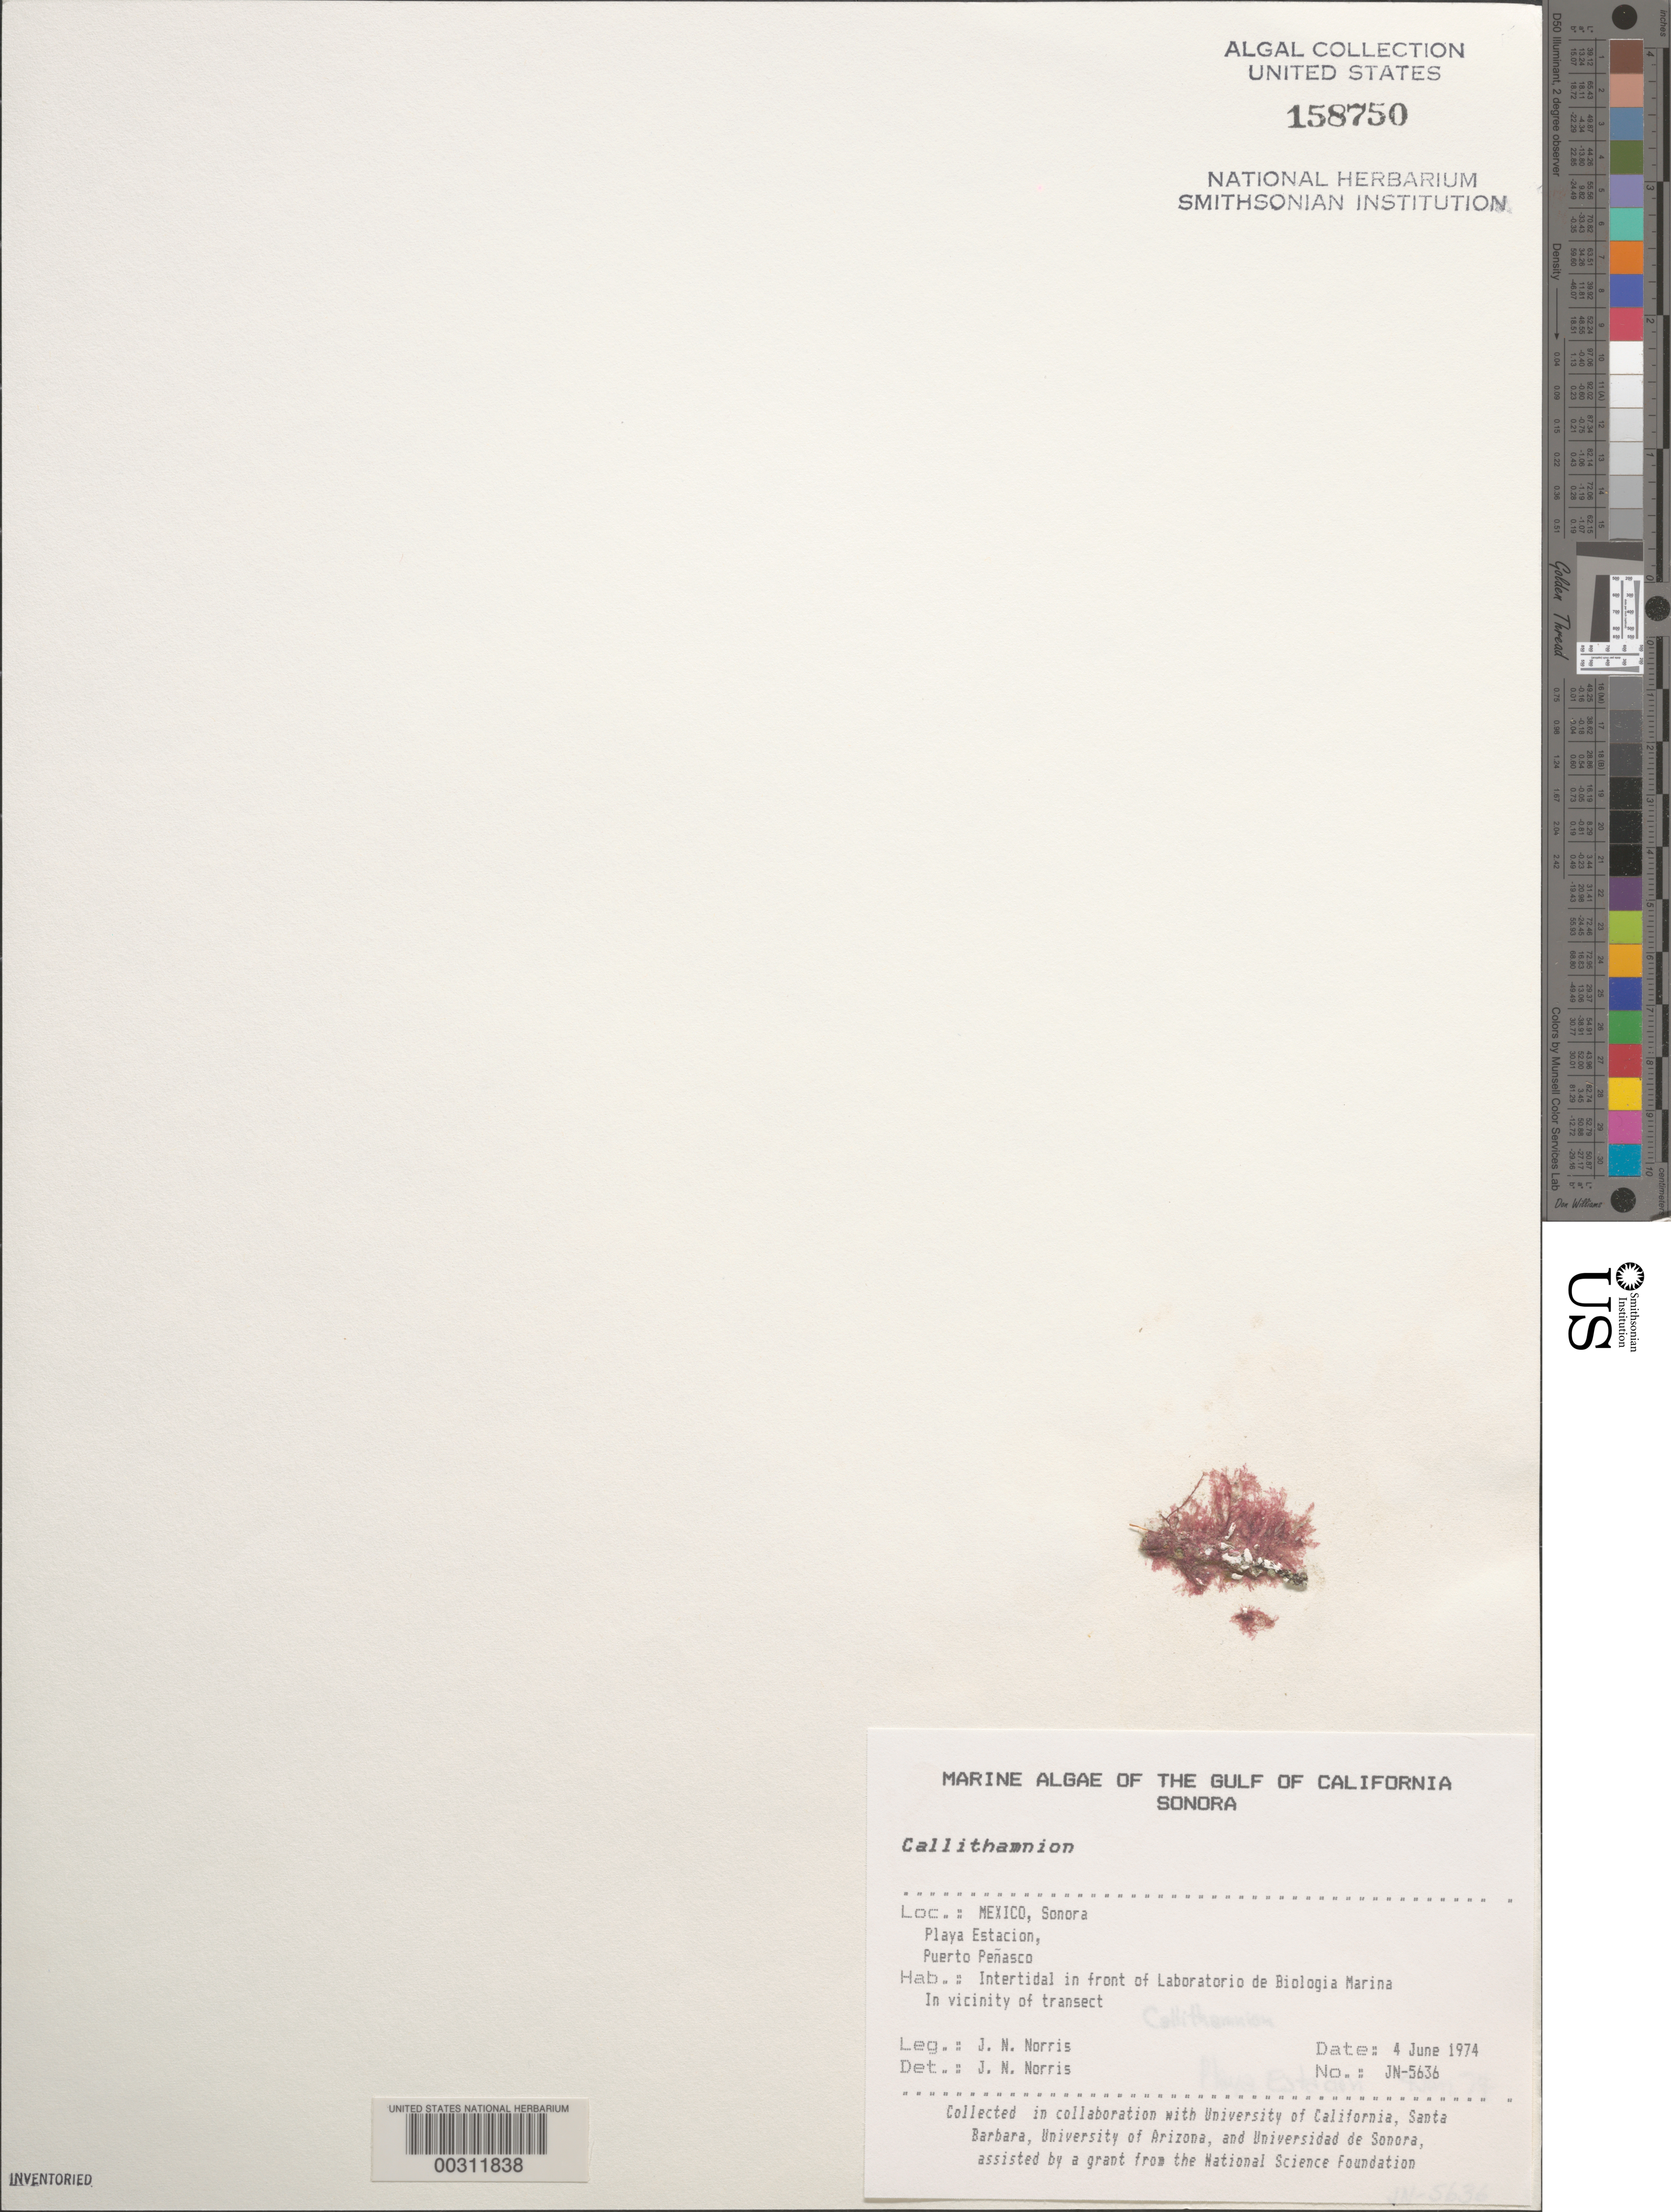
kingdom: Plantae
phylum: Rhodophyta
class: Florideophyceae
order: Ceramiales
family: Callithamniaceae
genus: Callithamnion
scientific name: Callithamnion sp.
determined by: Norris, James N.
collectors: J. N. Norris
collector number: JN-5636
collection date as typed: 04 Jun 1974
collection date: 1974-06-04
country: Mexico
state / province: Sonora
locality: Playa Estacion, Puerto Penasco, Laboratorio de Biologia Marina shore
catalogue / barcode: US 158750